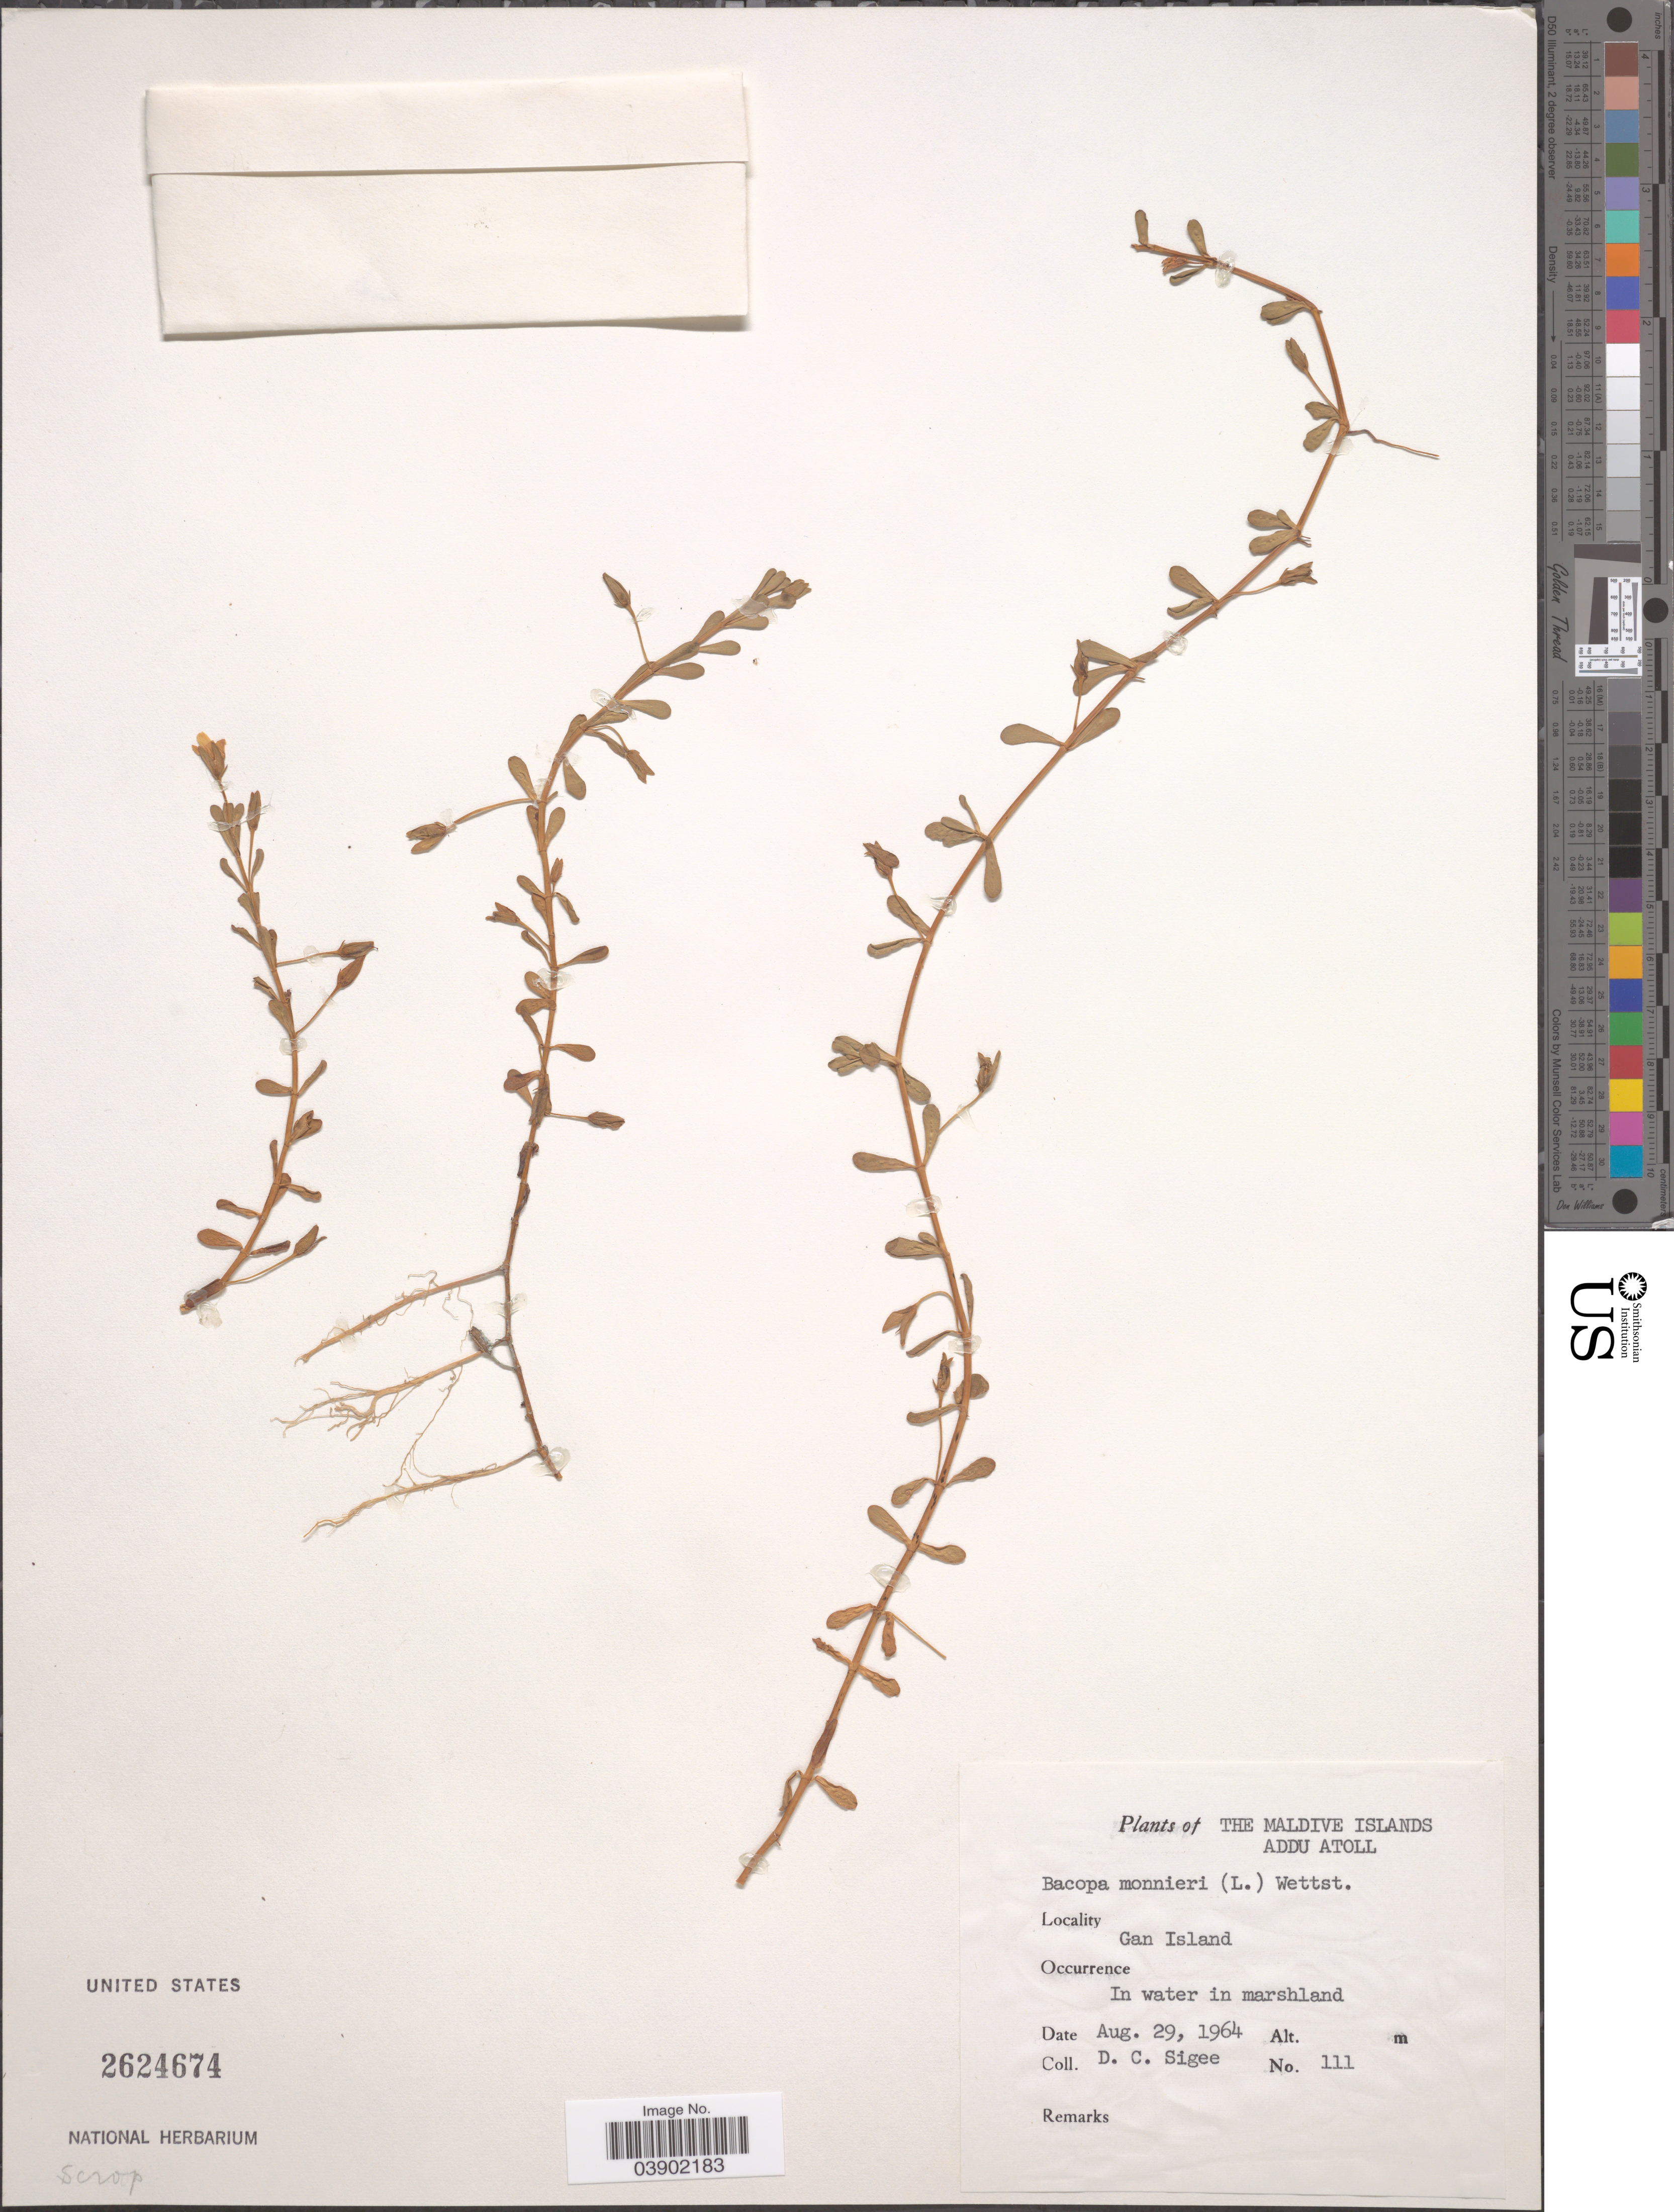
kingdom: Plantae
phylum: Tracheophyta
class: Magnoliopsida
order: Lamiales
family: Plantaginaceae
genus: Bacopa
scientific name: Bacopa monnieri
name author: (L.) Wettst.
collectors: D. C. Sigee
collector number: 111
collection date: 1964-08-29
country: Maldive Islands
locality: Addu Atoll. Gan Island.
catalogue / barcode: US 2624674